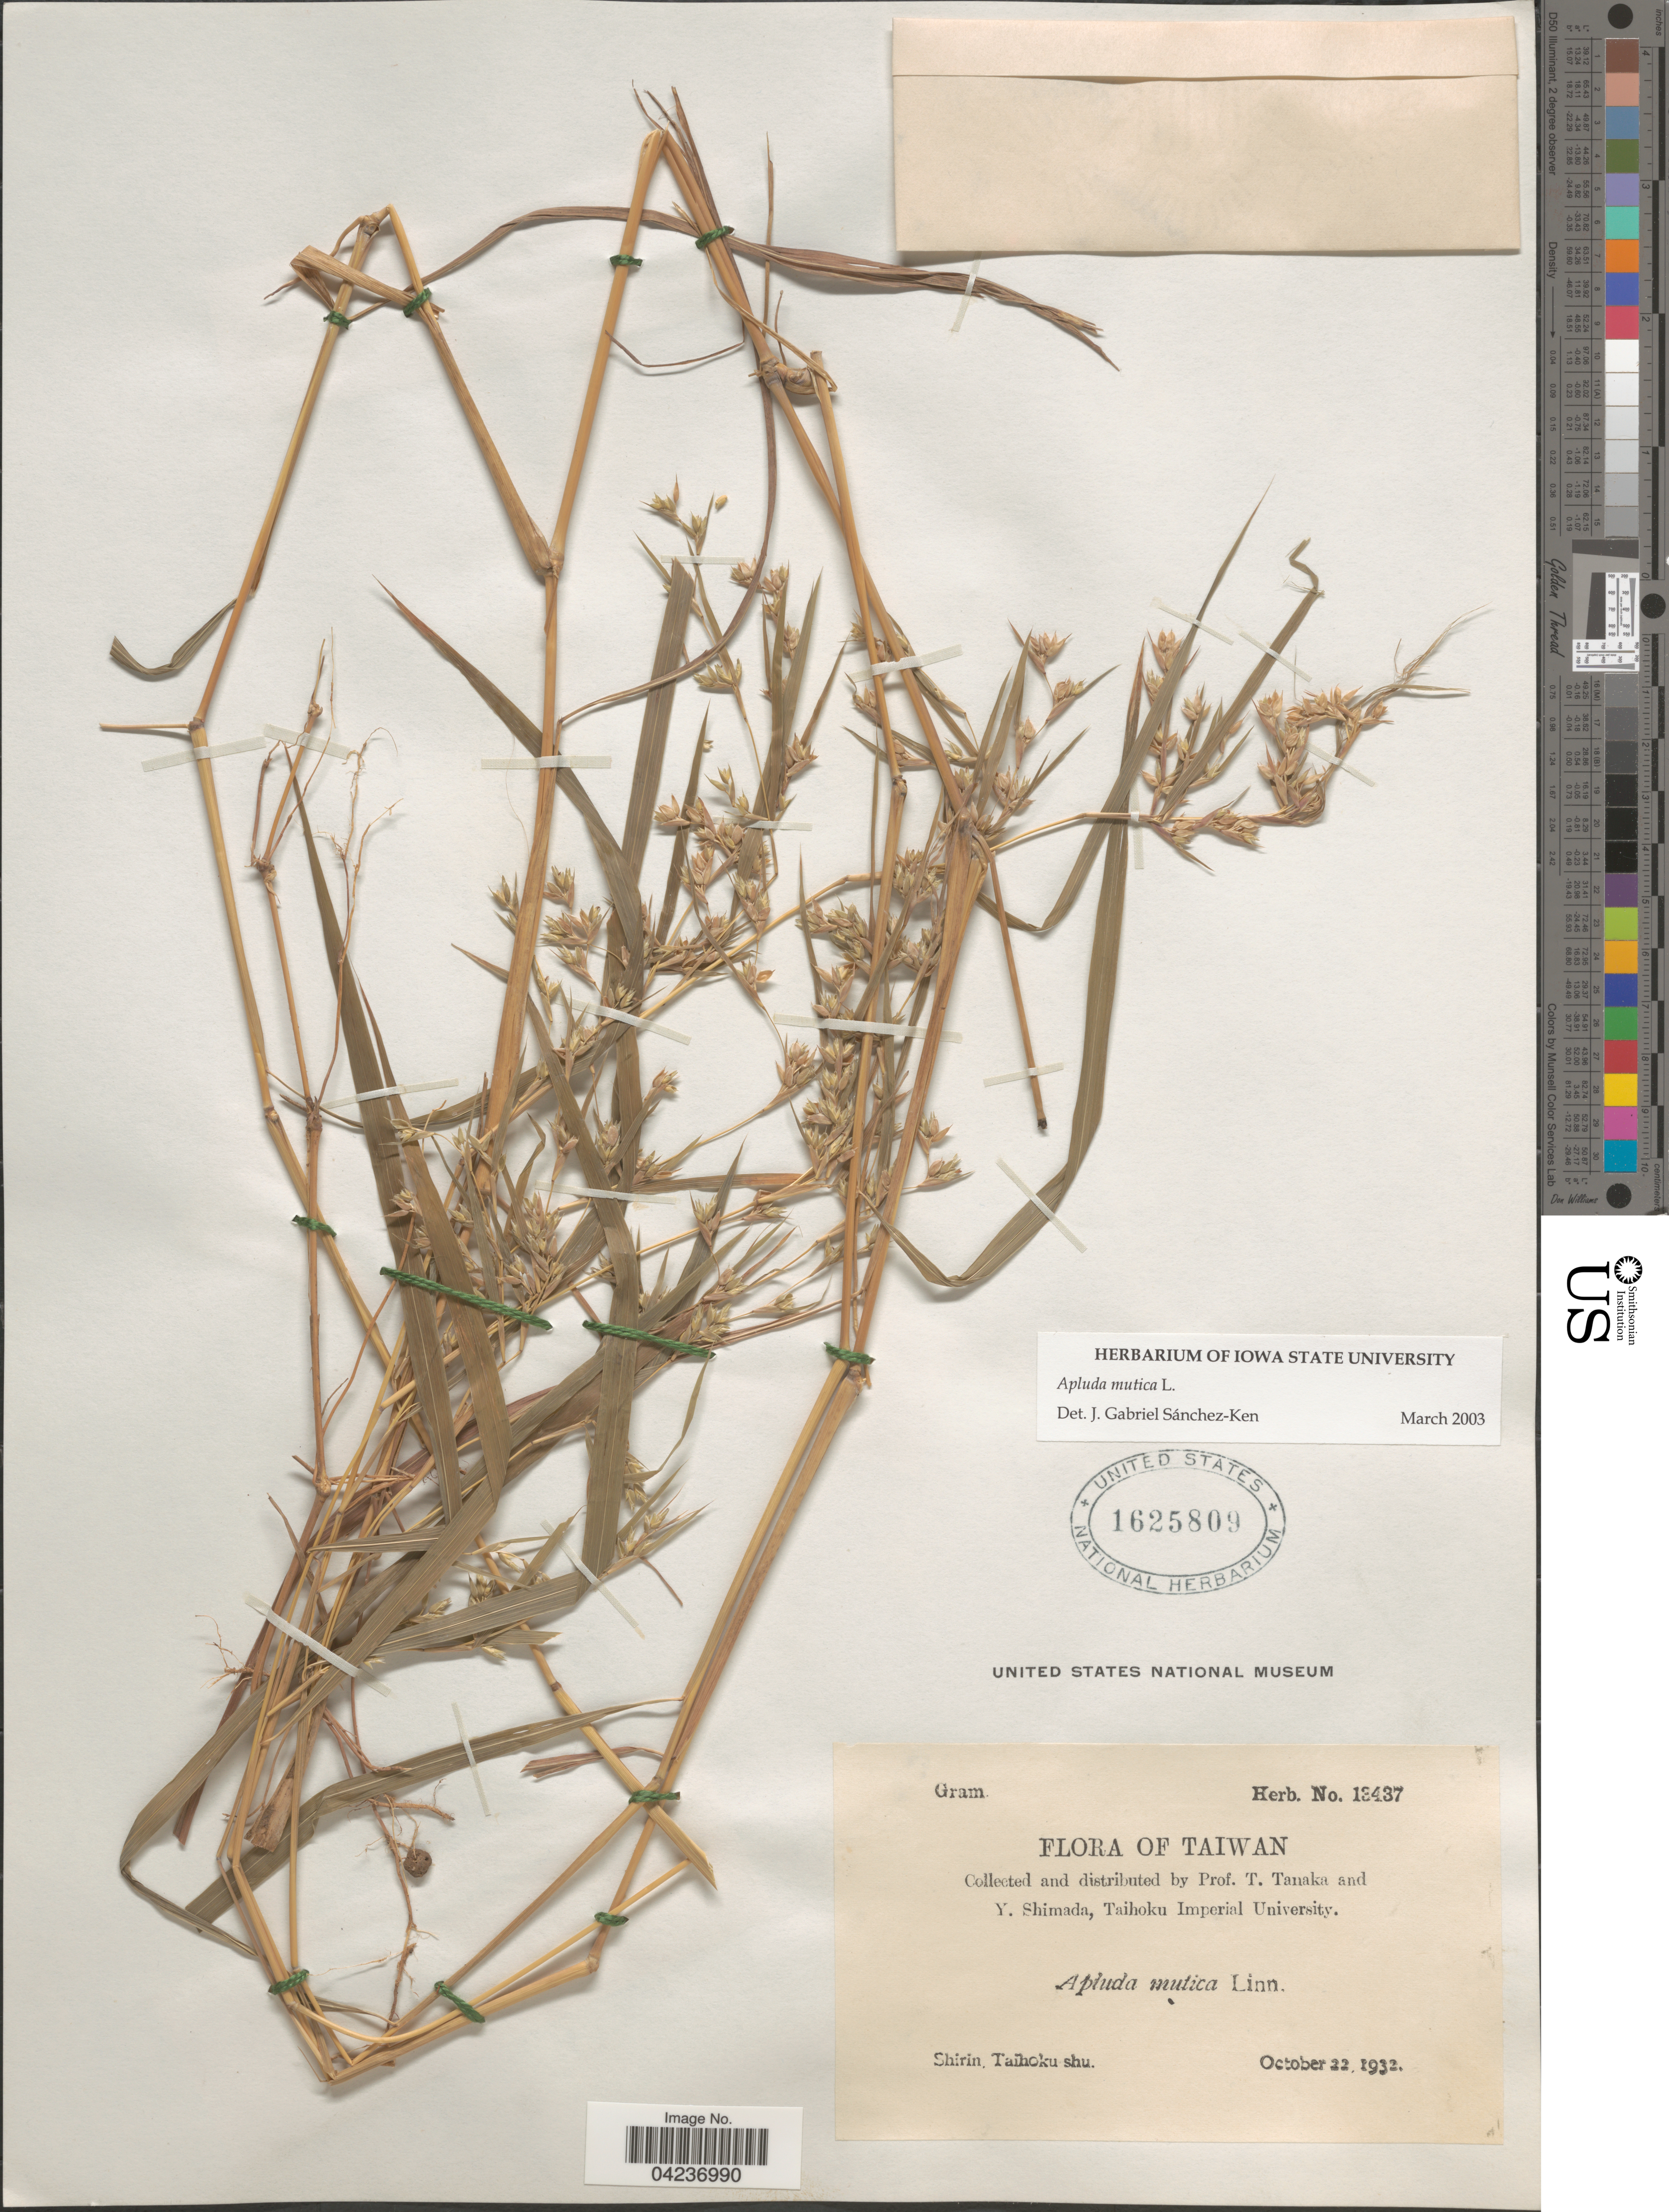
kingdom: Plantae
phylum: Tracheophyta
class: Liliopsida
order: Poales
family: Poaceae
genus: Apluda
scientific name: Apluda mutica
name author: L.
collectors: T. Tanaka & Y. Shimada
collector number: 13437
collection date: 1932-10-22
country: Taiwan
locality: Shirin, Taihoku-shu.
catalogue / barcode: US 1625809